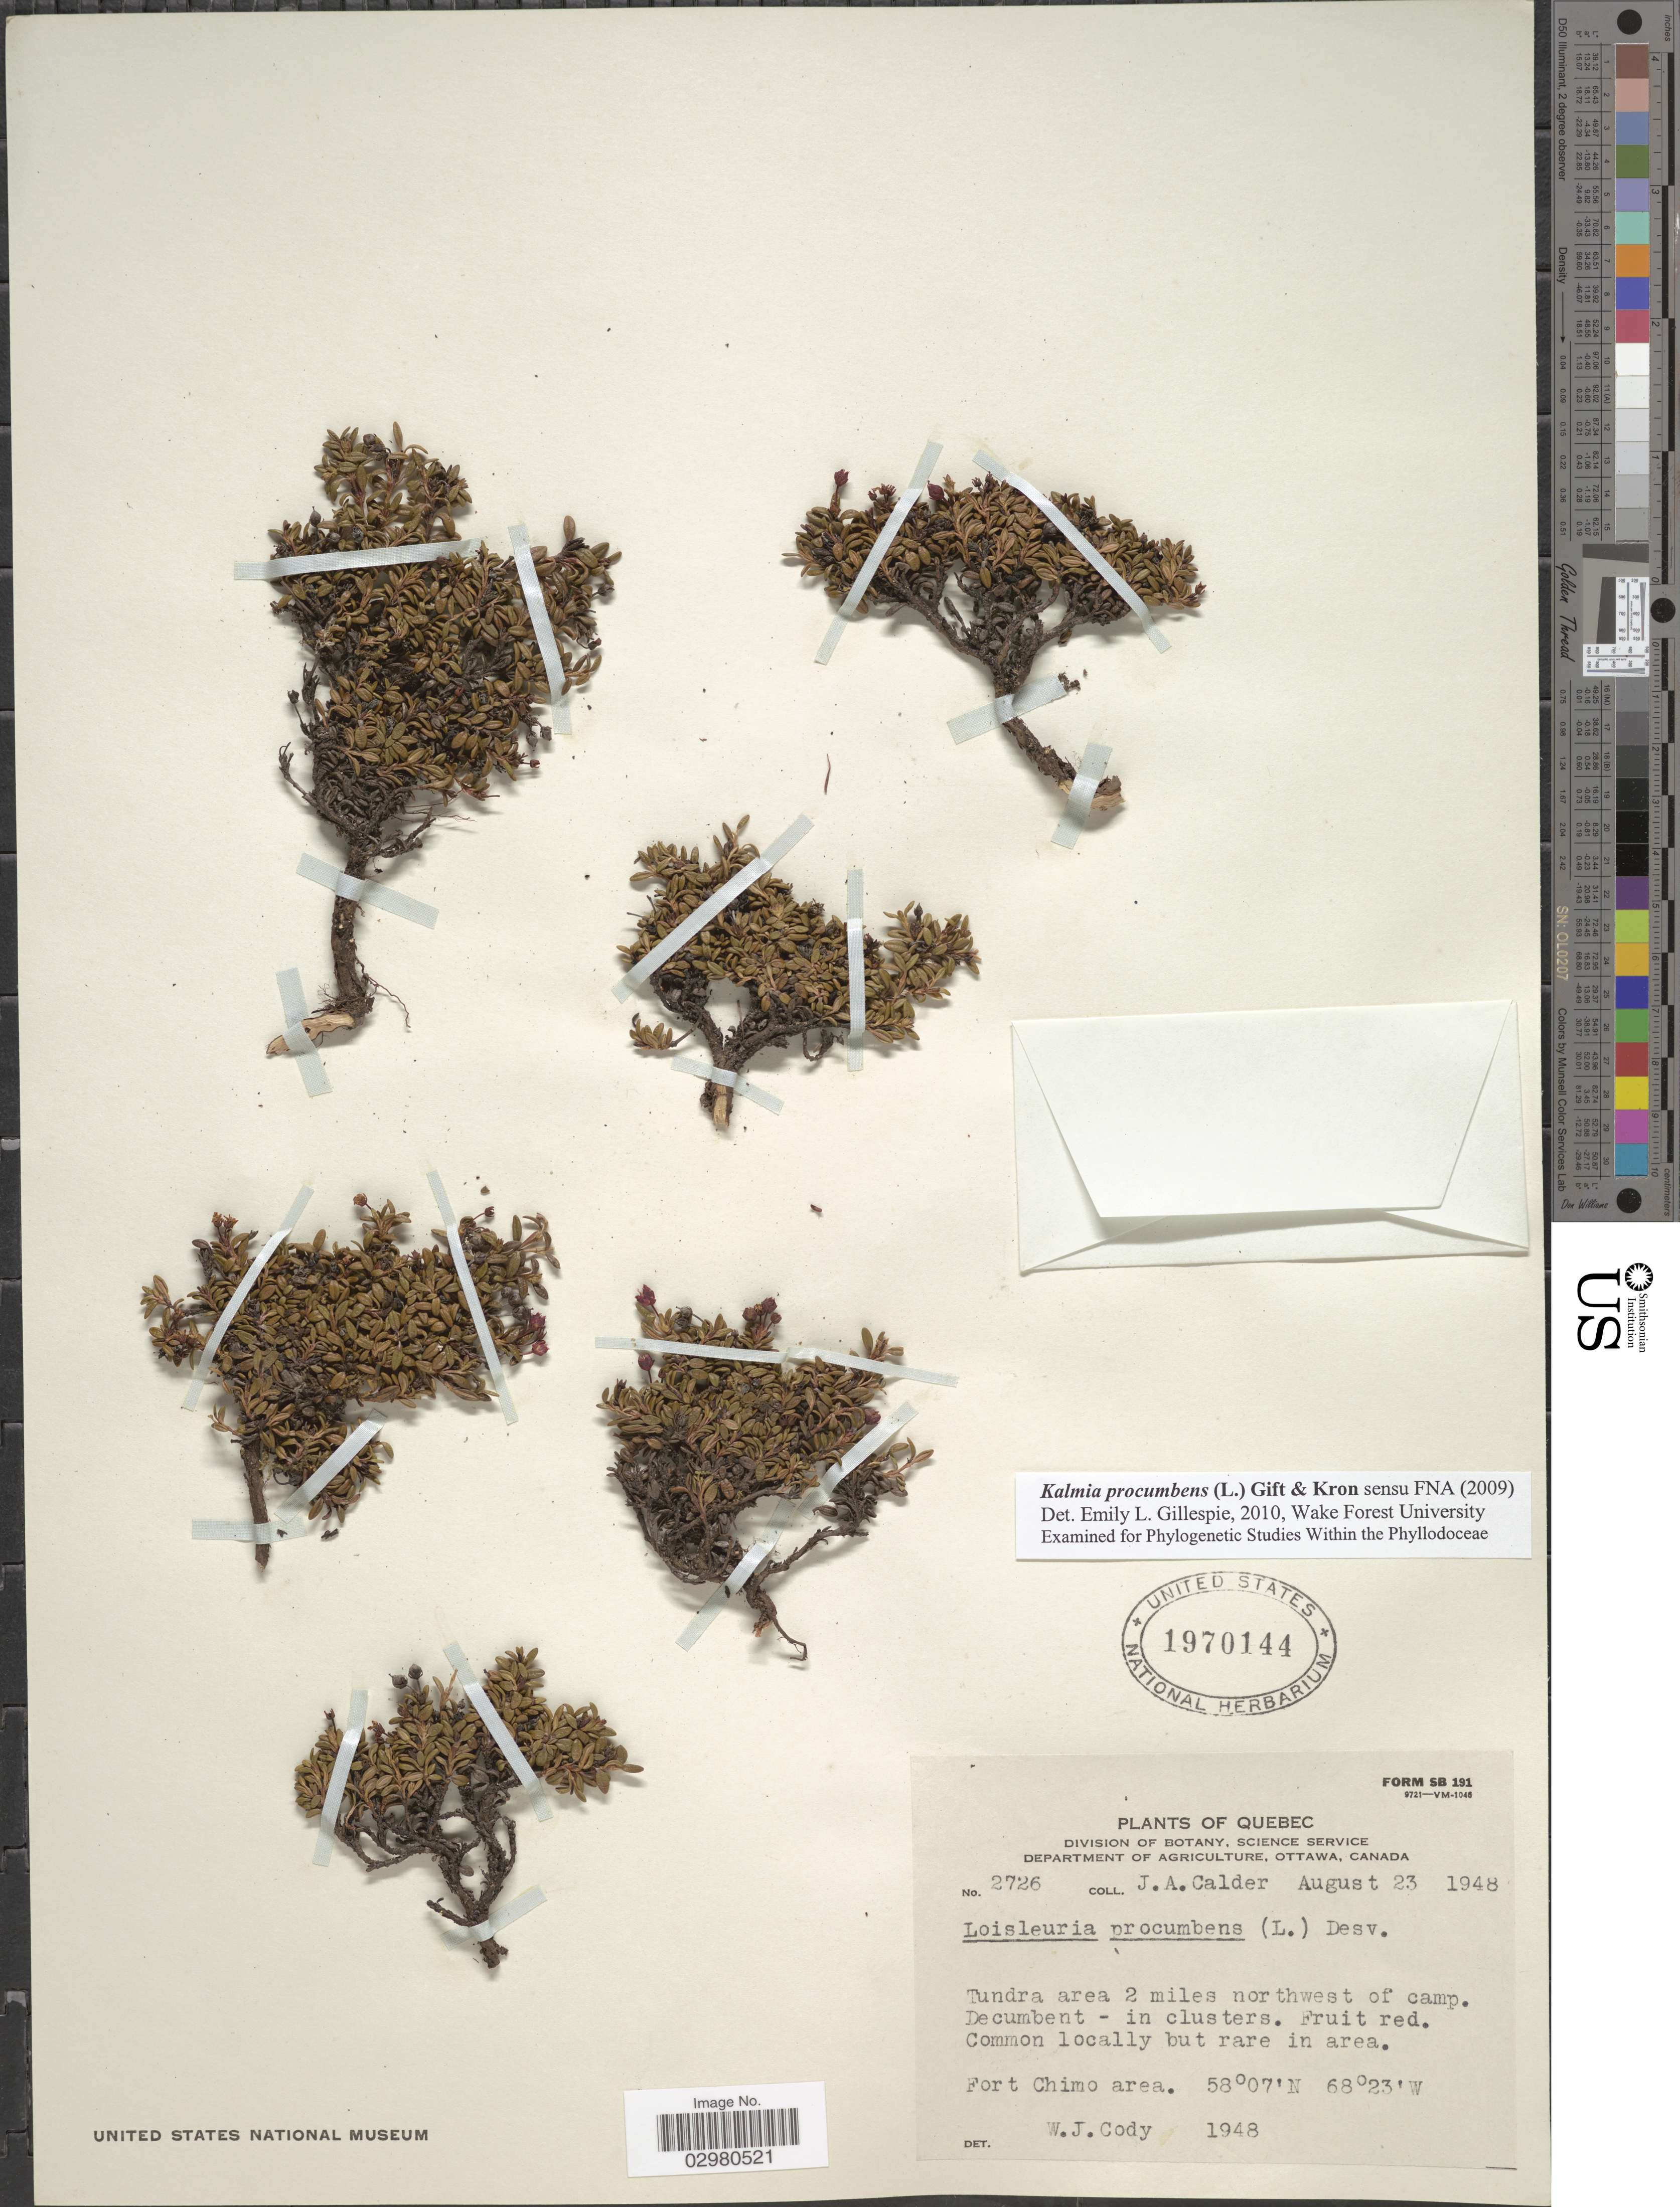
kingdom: Plantae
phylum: Tracheophyta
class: Magnoliopsida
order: Ericales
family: Ericaceae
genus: Loiseleuria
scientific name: Loiseleuria procumbens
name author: (L.) Desv.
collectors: W. Cody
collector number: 2726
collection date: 1848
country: Canada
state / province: Quebec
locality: Fort Chimo area.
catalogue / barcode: US 1970144